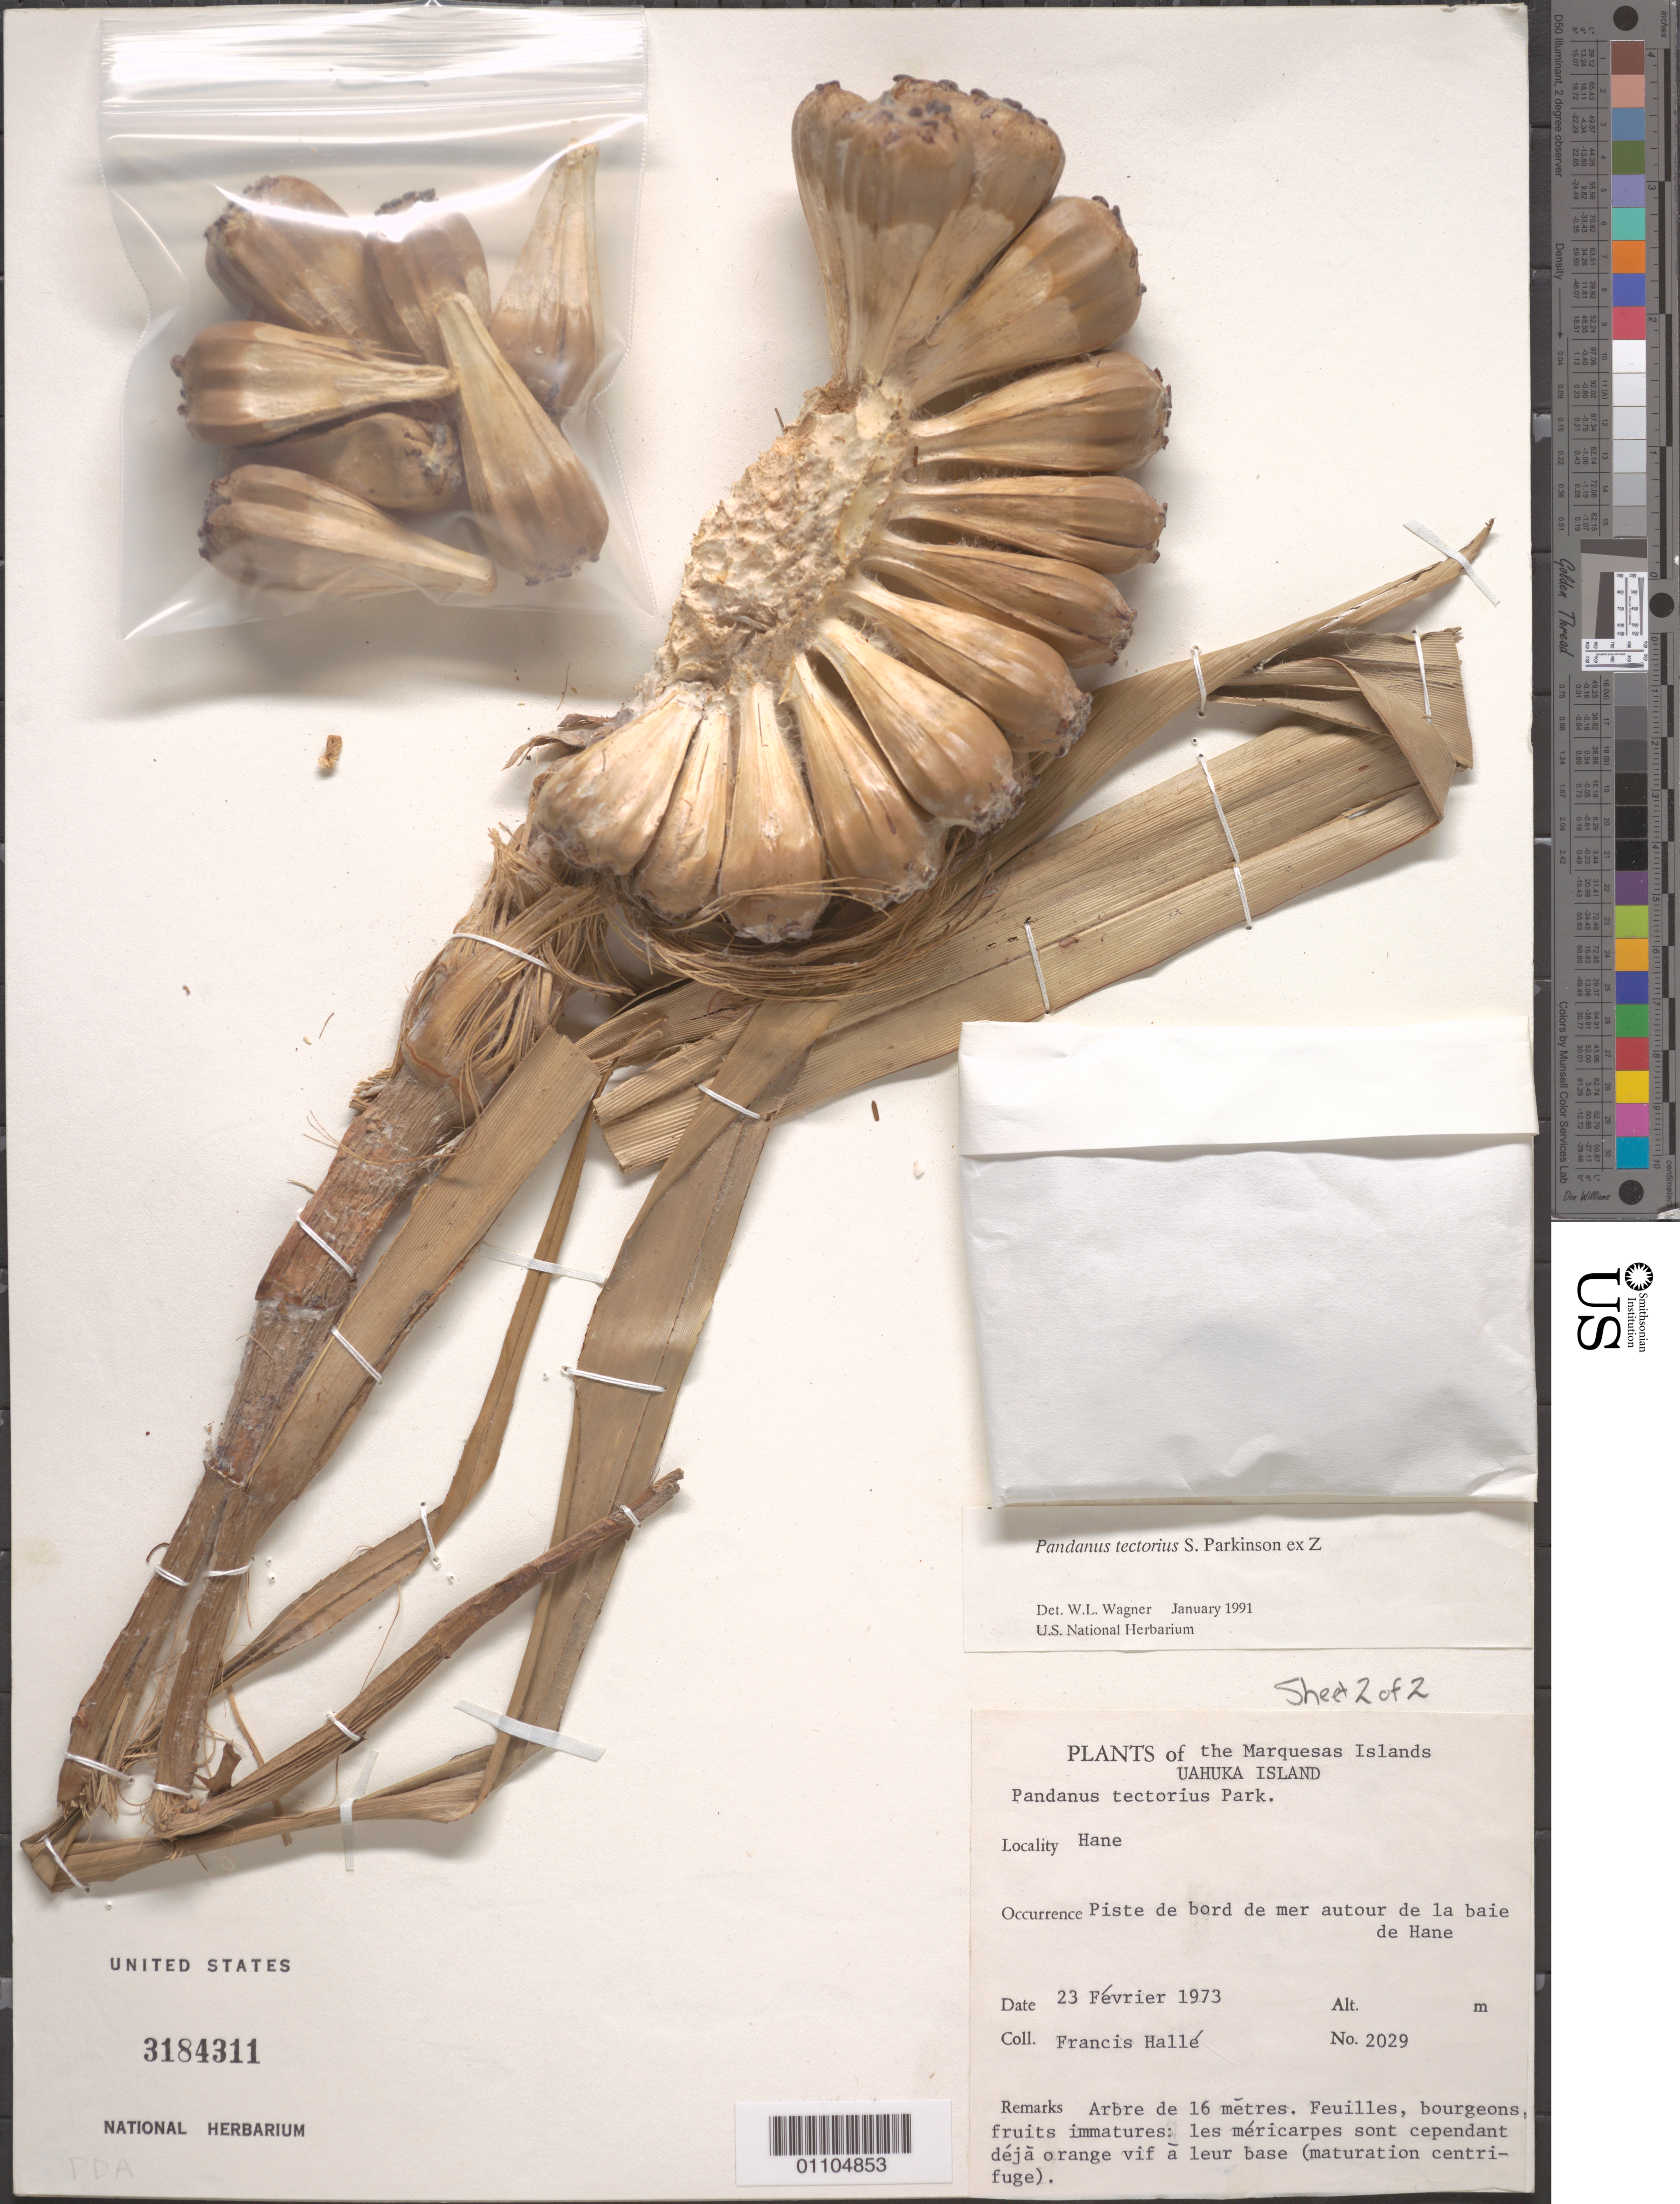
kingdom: Plantae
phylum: Tracheophyta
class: Liliopsida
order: Pandanales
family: Pandanaceae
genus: Pandanus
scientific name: Pandanus tectorius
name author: Parkinson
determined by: Wagner, W. L., (BOT), Smithsonian Institution - National Museum of Natural History (UNITED STATES)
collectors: F. Hallé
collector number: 2029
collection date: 1973-02-23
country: French Polynesia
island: Ua Huka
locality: Hane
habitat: Piste de bord de mer autour de la baie de Hane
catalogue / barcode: US 3184311